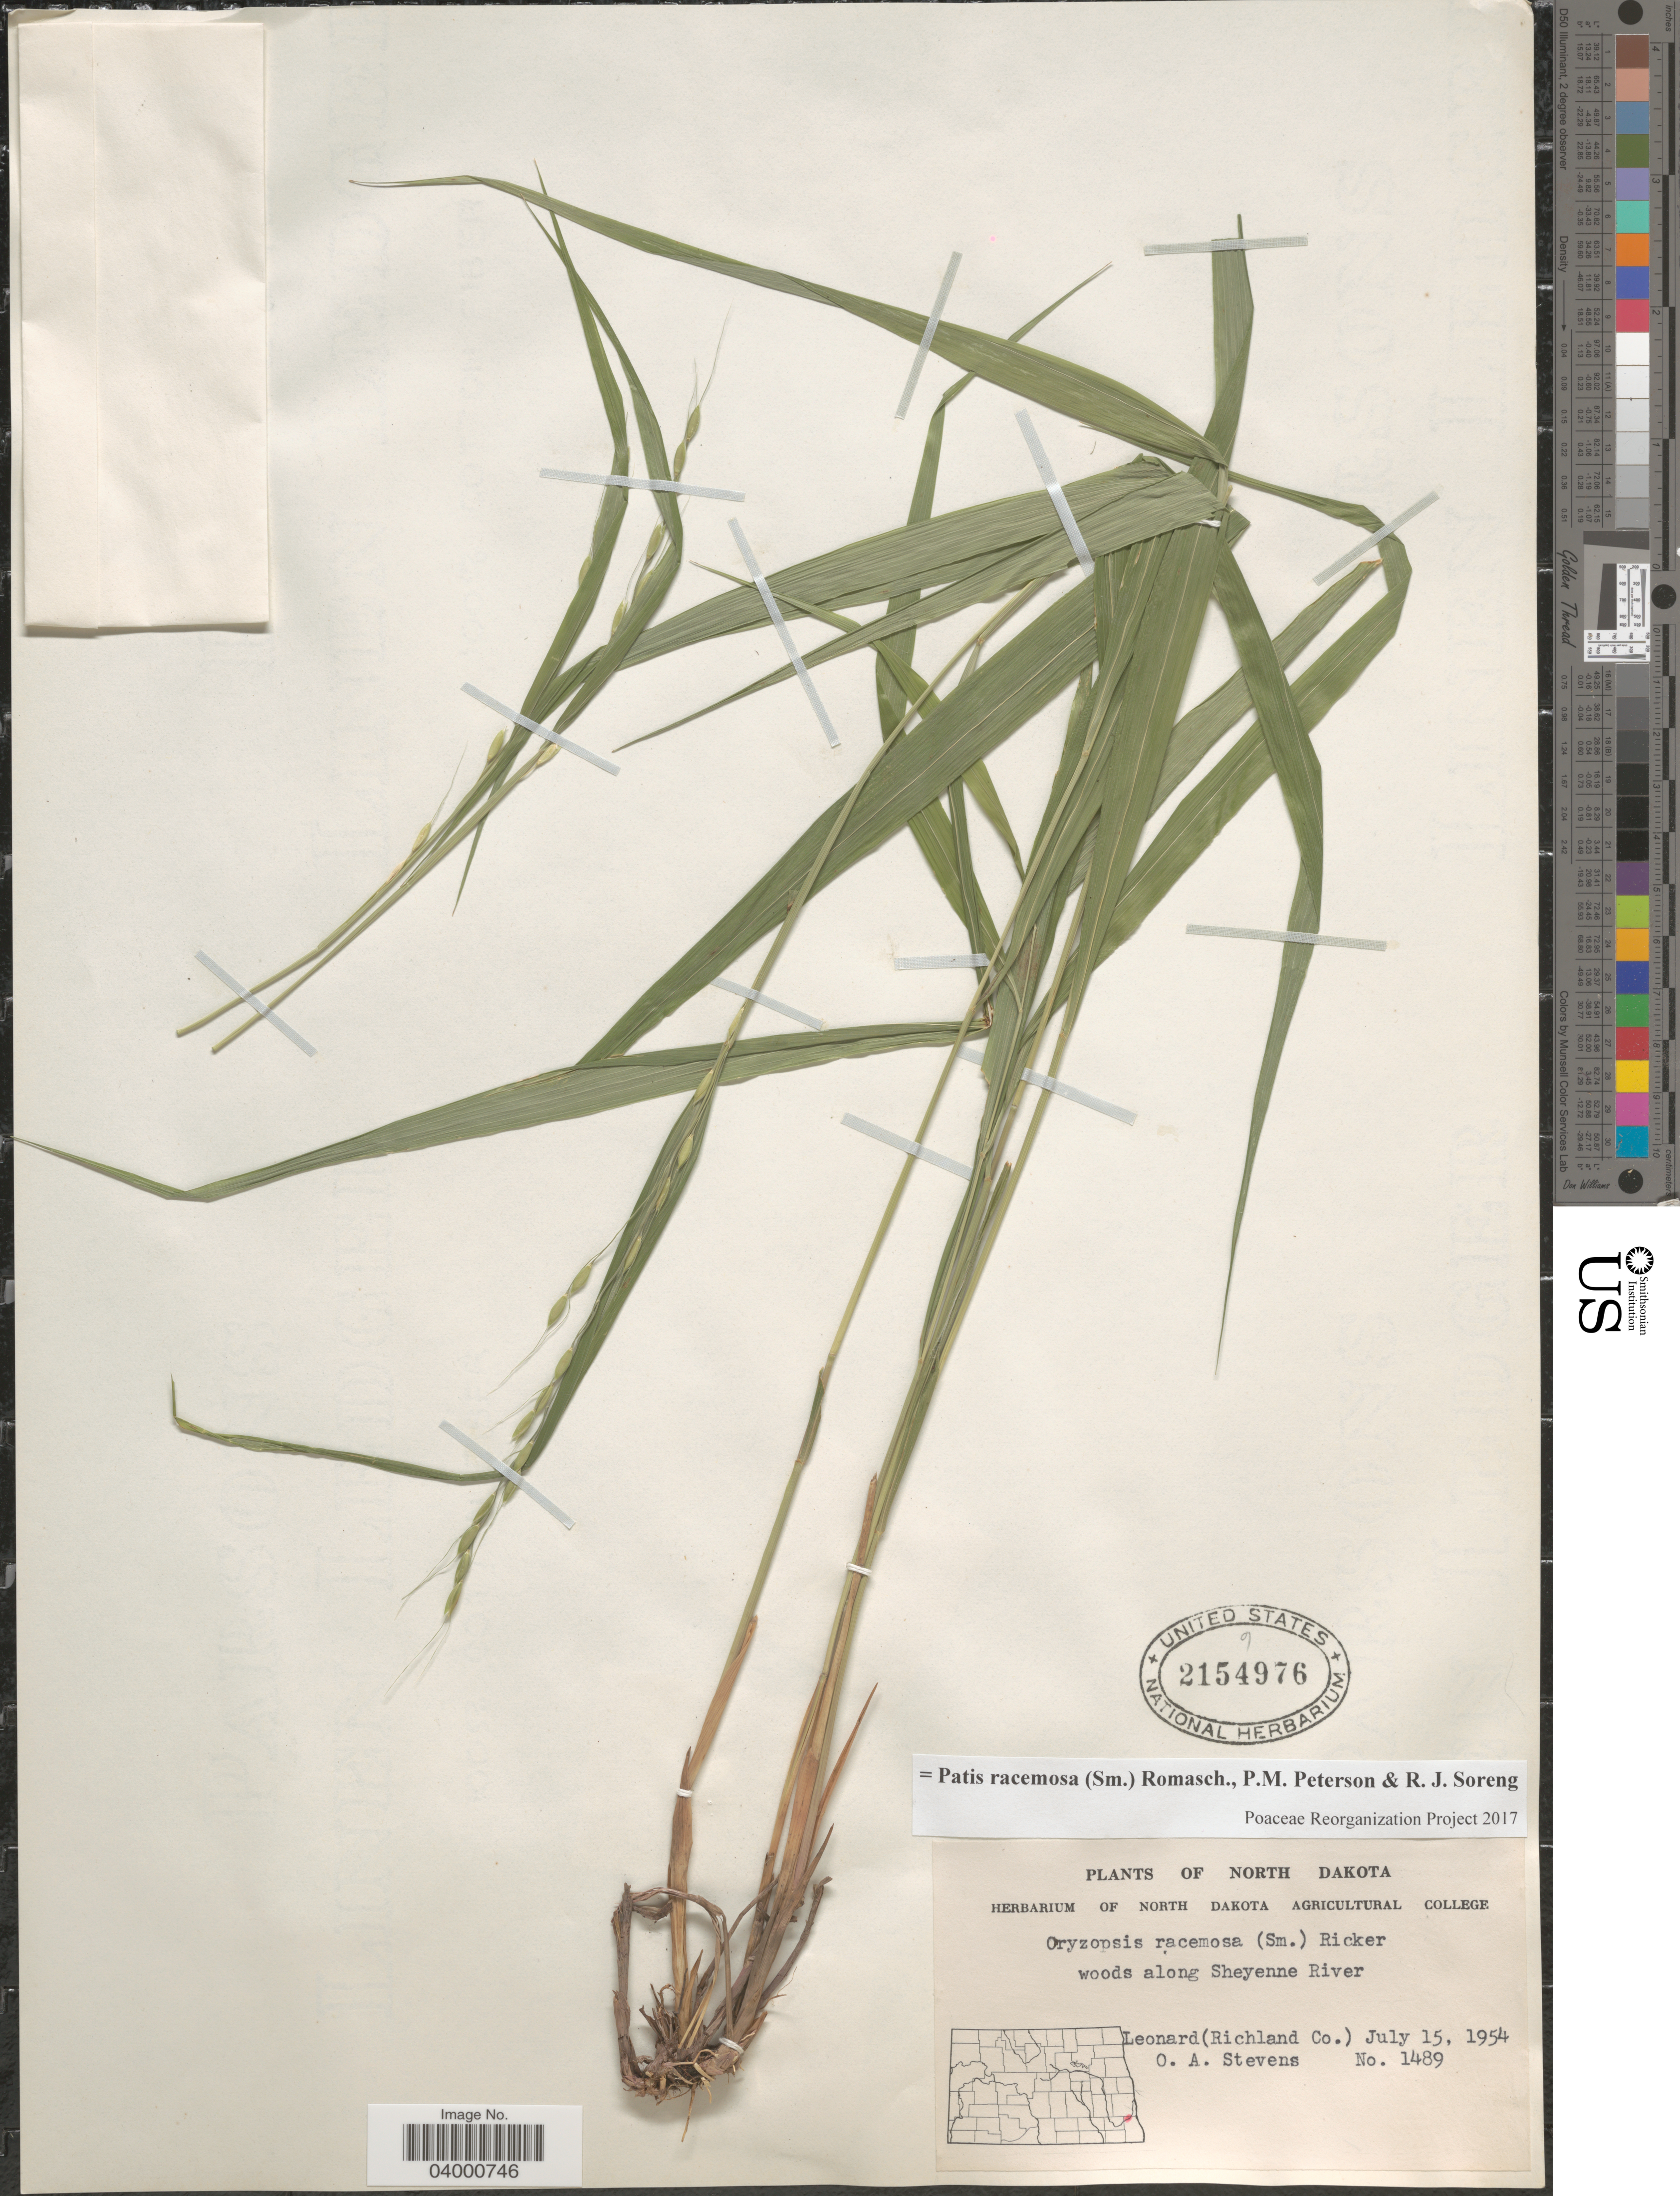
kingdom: Plantae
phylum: Tracheophyta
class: Liliopsida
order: Poales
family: Poaceae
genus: Patis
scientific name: Patis racemosa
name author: (Sm.) Romasch. et al.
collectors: O. A. Stevens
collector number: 1489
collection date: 1954-07-15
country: United States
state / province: North Dakota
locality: Woods along Sheyenne River. Leonard (Richland Co.).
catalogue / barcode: US 2154976